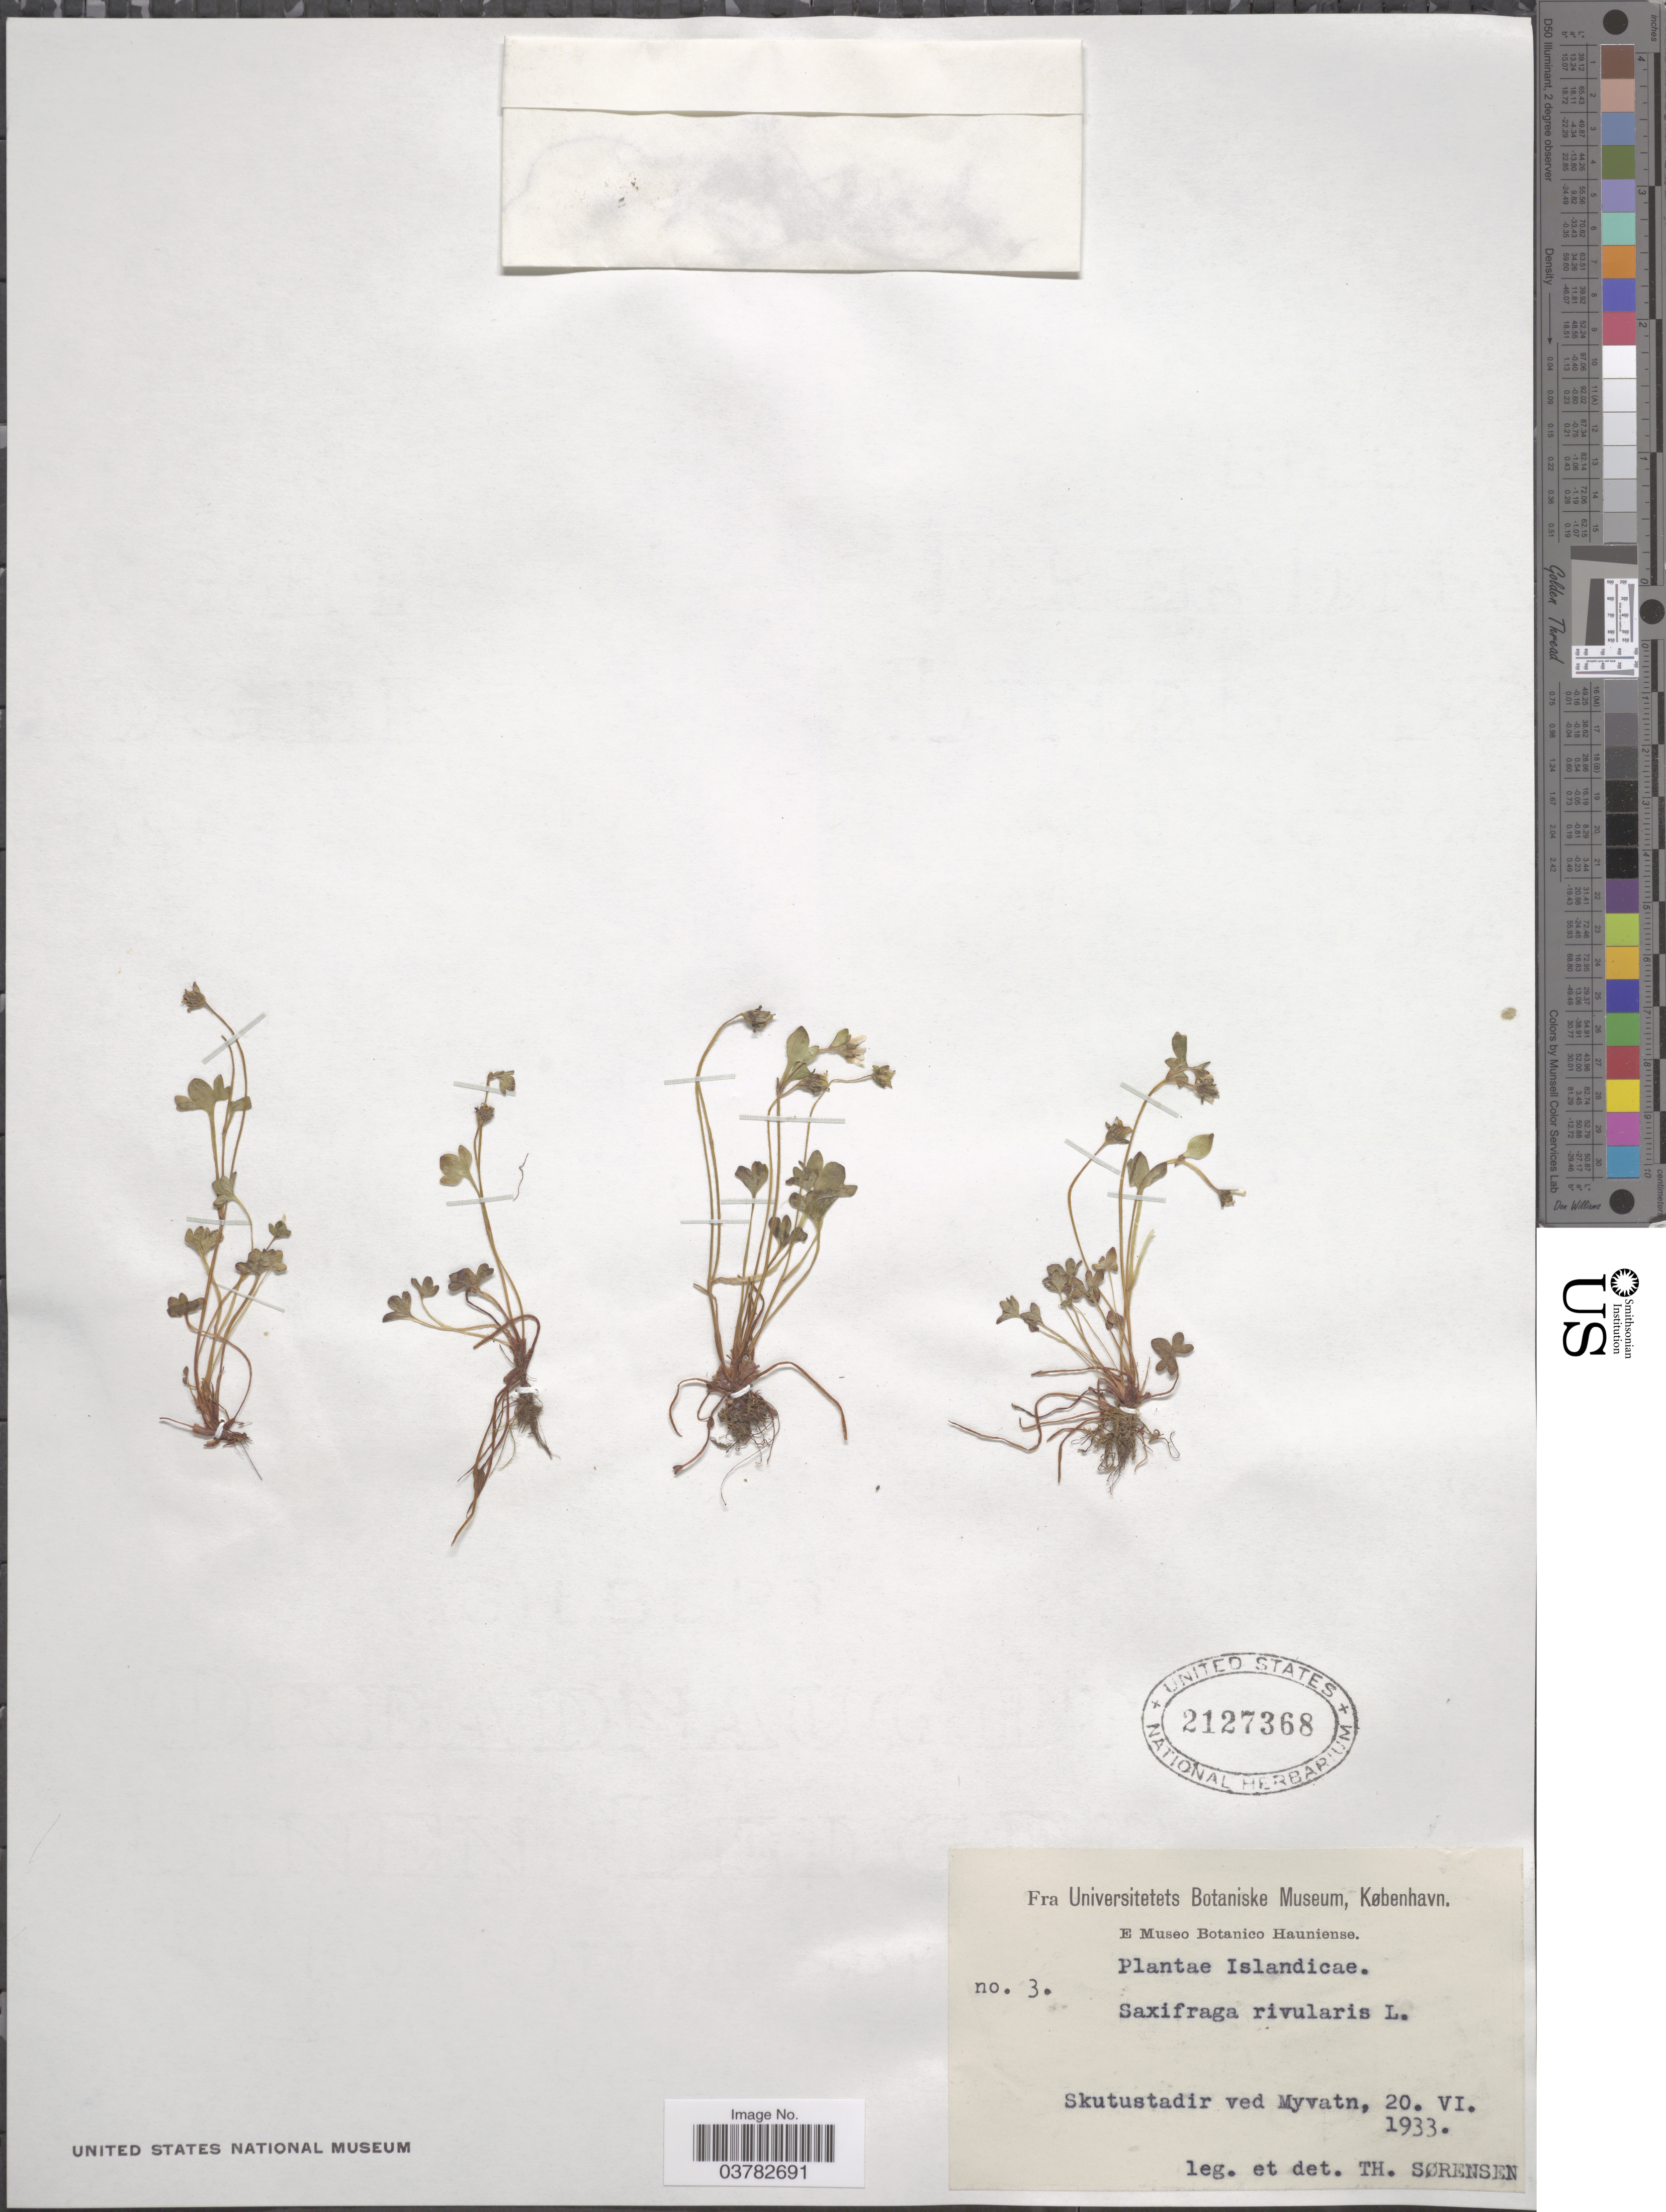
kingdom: Plantae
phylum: Tracheophyta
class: Magnoliopsida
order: Saxifragales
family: Saxifragaceae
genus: Saxifraga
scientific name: Saxifraga rivularis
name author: L.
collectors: T. Sorensen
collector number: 3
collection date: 1933-06-20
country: Iceland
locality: Islandicae. Skutustadir ved Mycatn.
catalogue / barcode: US 2127368